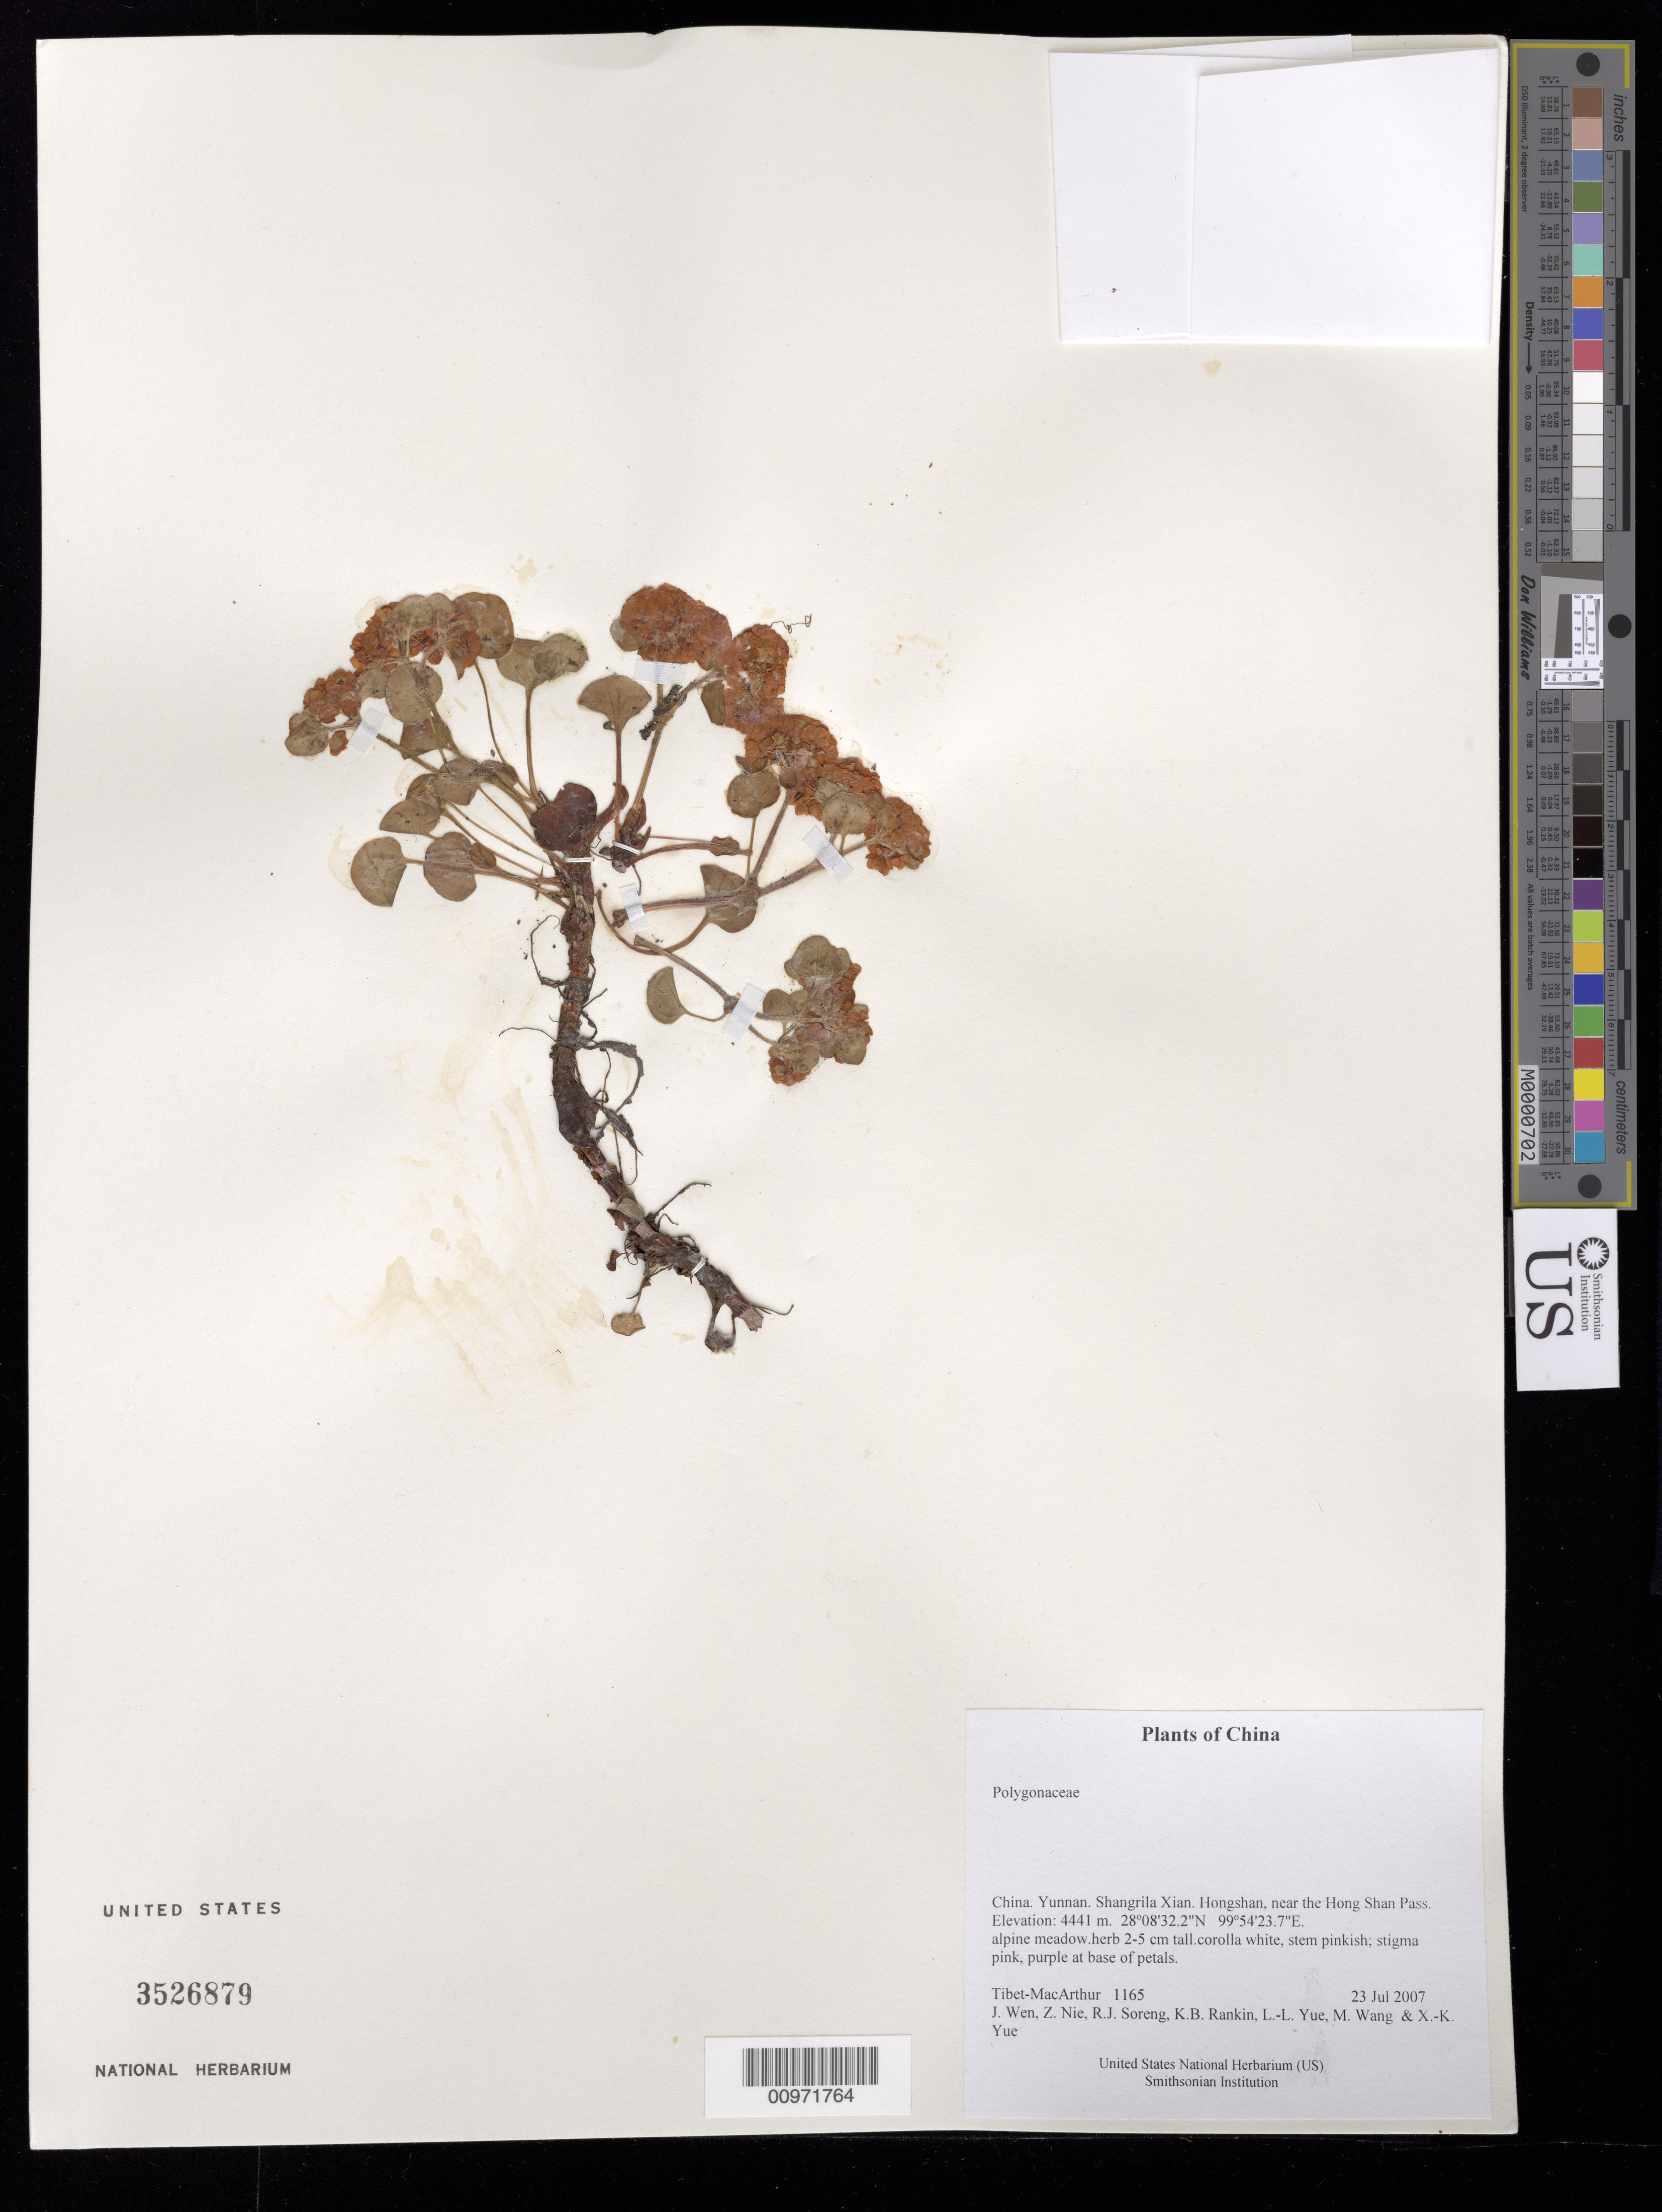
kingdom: Plantae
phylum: Tracheophyta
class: Magnoliopsida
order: Caryophyllales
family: Polygonaceae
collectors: Tibet-MacArthur, J. Wen, Z. Nie, R. J. Soreng, K. Rankin, L. Yue, M. Wang & X. Yue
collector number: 1165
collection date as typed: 23 Jul 2007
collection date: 2007-07-23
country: China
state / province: Yunnan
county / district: Shangrila Xian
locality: Hongshan, near the Hong Shan Pass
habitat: alpine meadow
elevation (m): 4441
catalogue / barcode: US 3526879